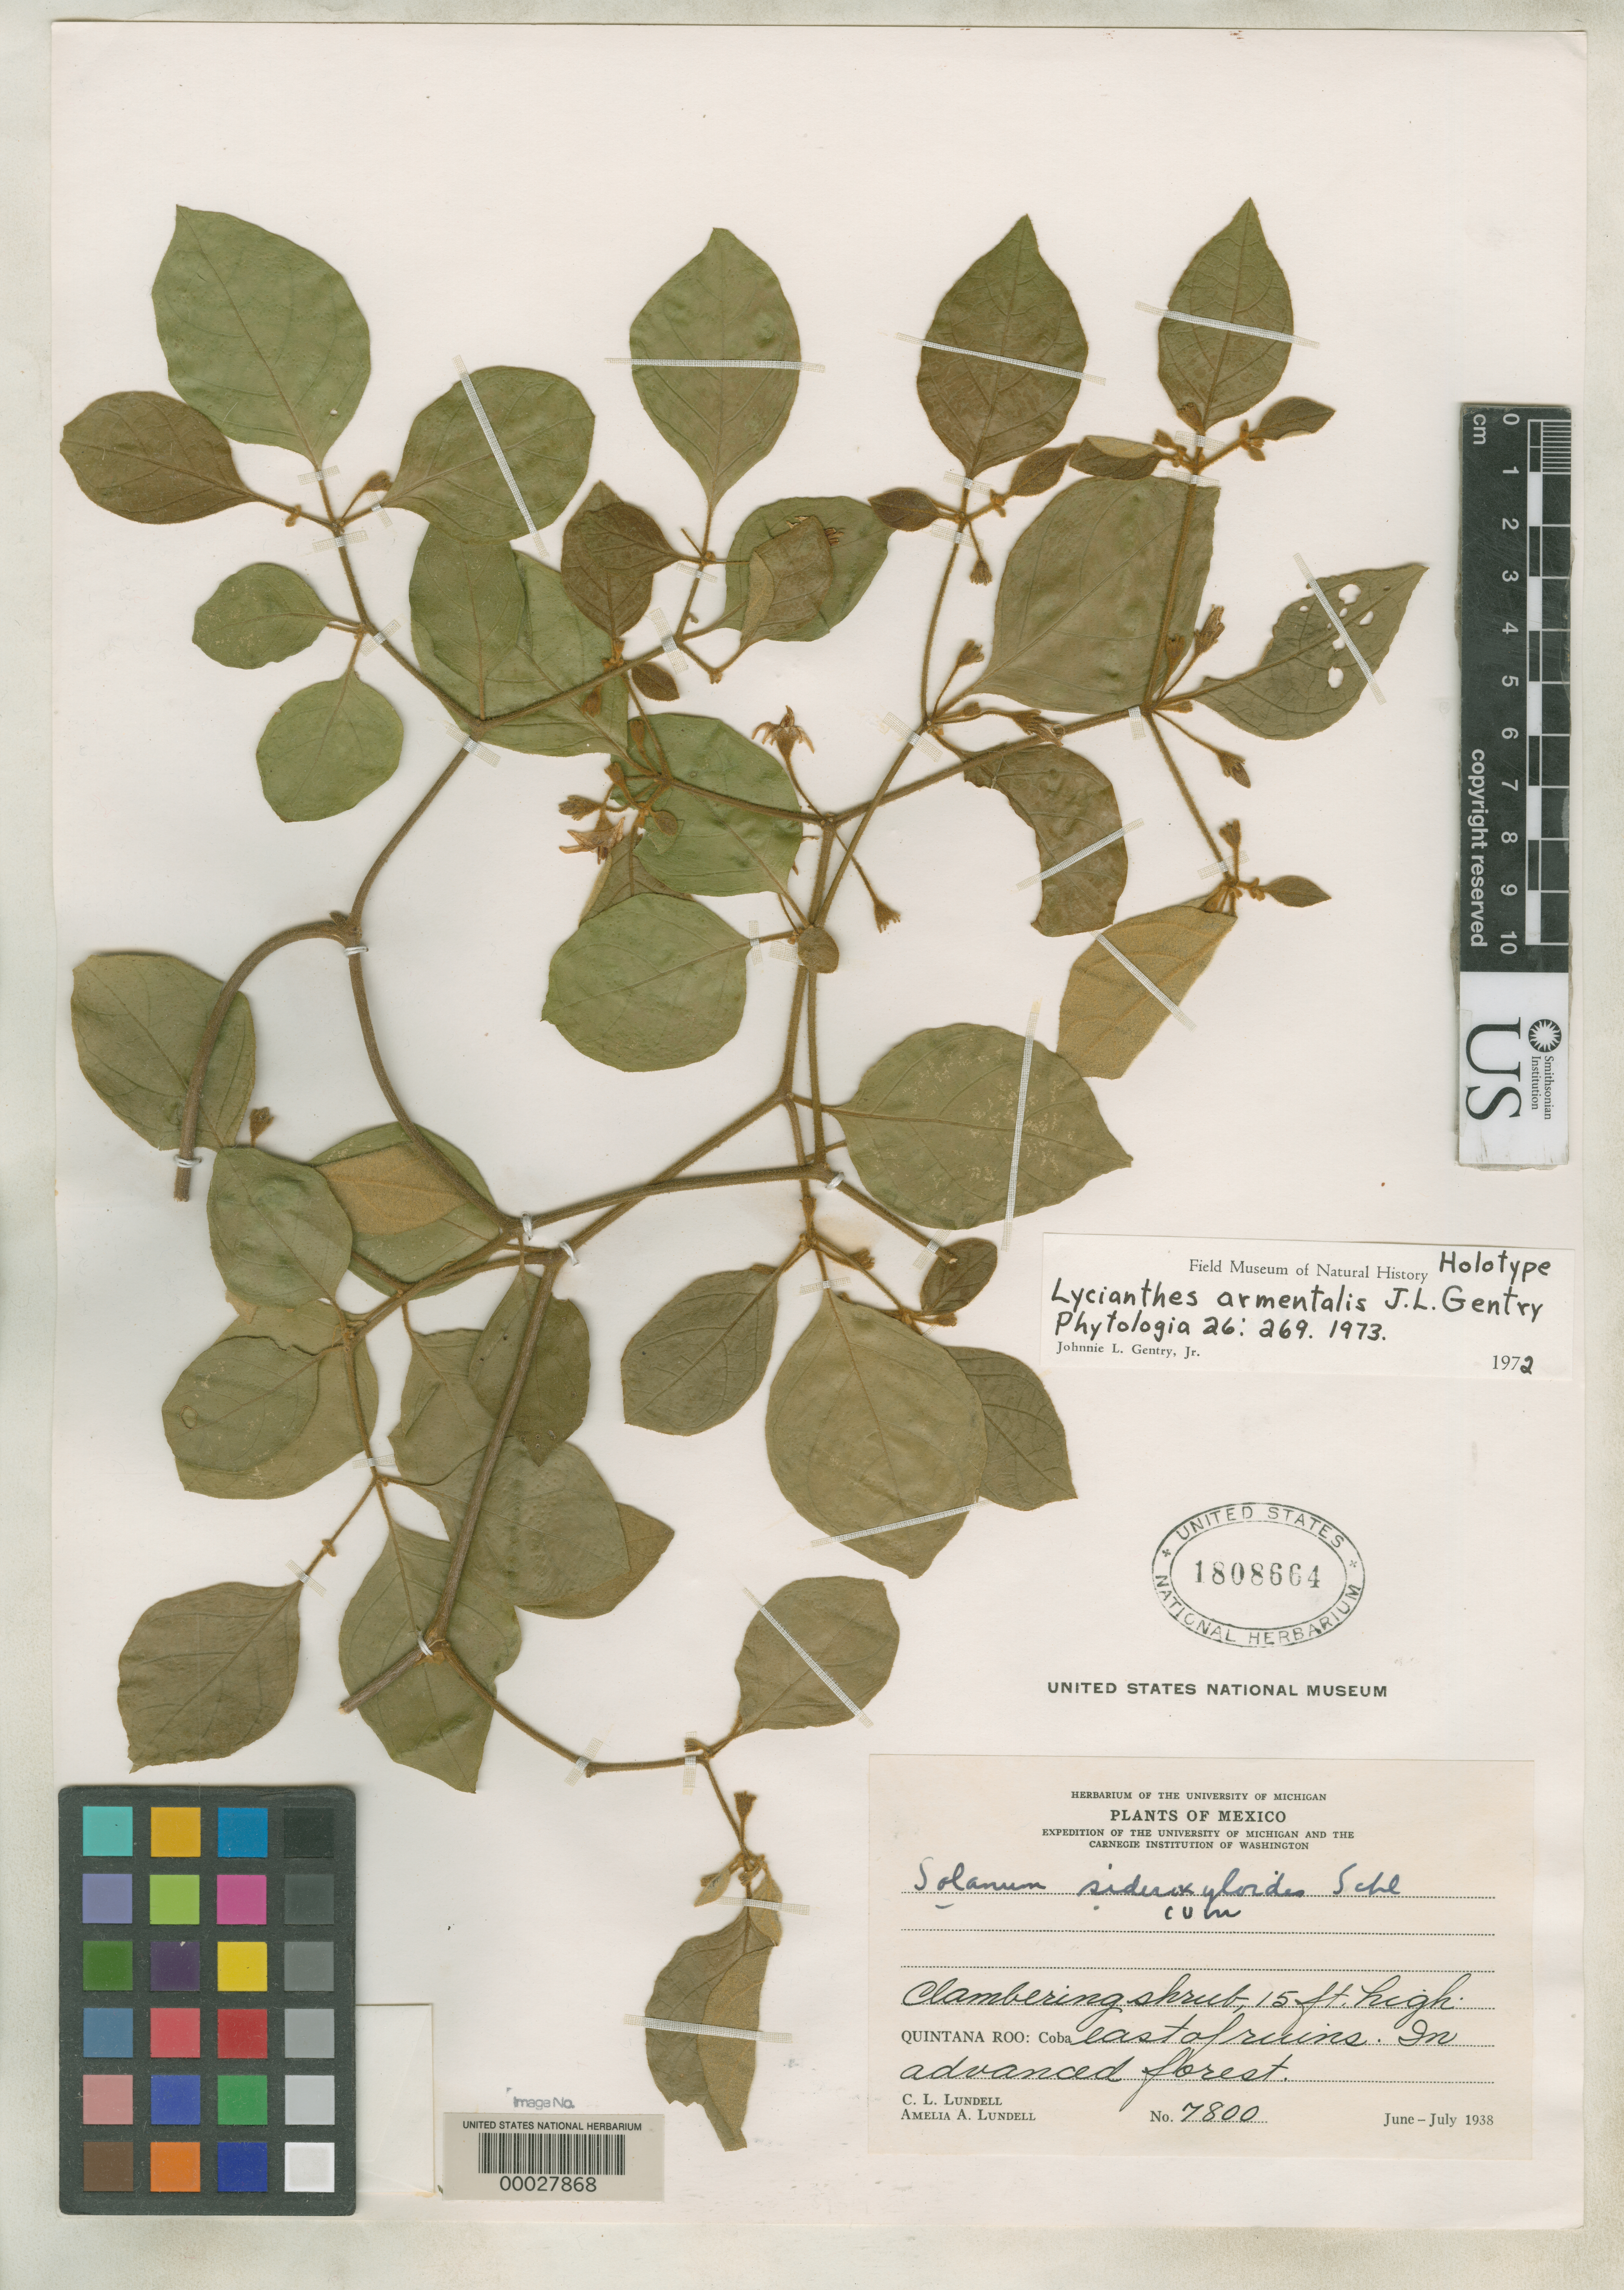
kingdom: Plantae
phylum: Tracheophyta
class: Magnoliopsida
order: Solanales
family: Solanaceae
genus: Lycianthes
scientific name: Lycianthes armentalis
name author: J.L. Gentry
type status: Holotype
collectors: C. L. Lundell & A. A. Lundell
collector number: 7800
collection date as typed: Jun 1938 to -- Jul 1938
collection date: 1938-06/1938-07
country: Mexico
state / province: Quintana Roo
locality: Coba, E of ruins.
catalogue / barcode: US 1808664